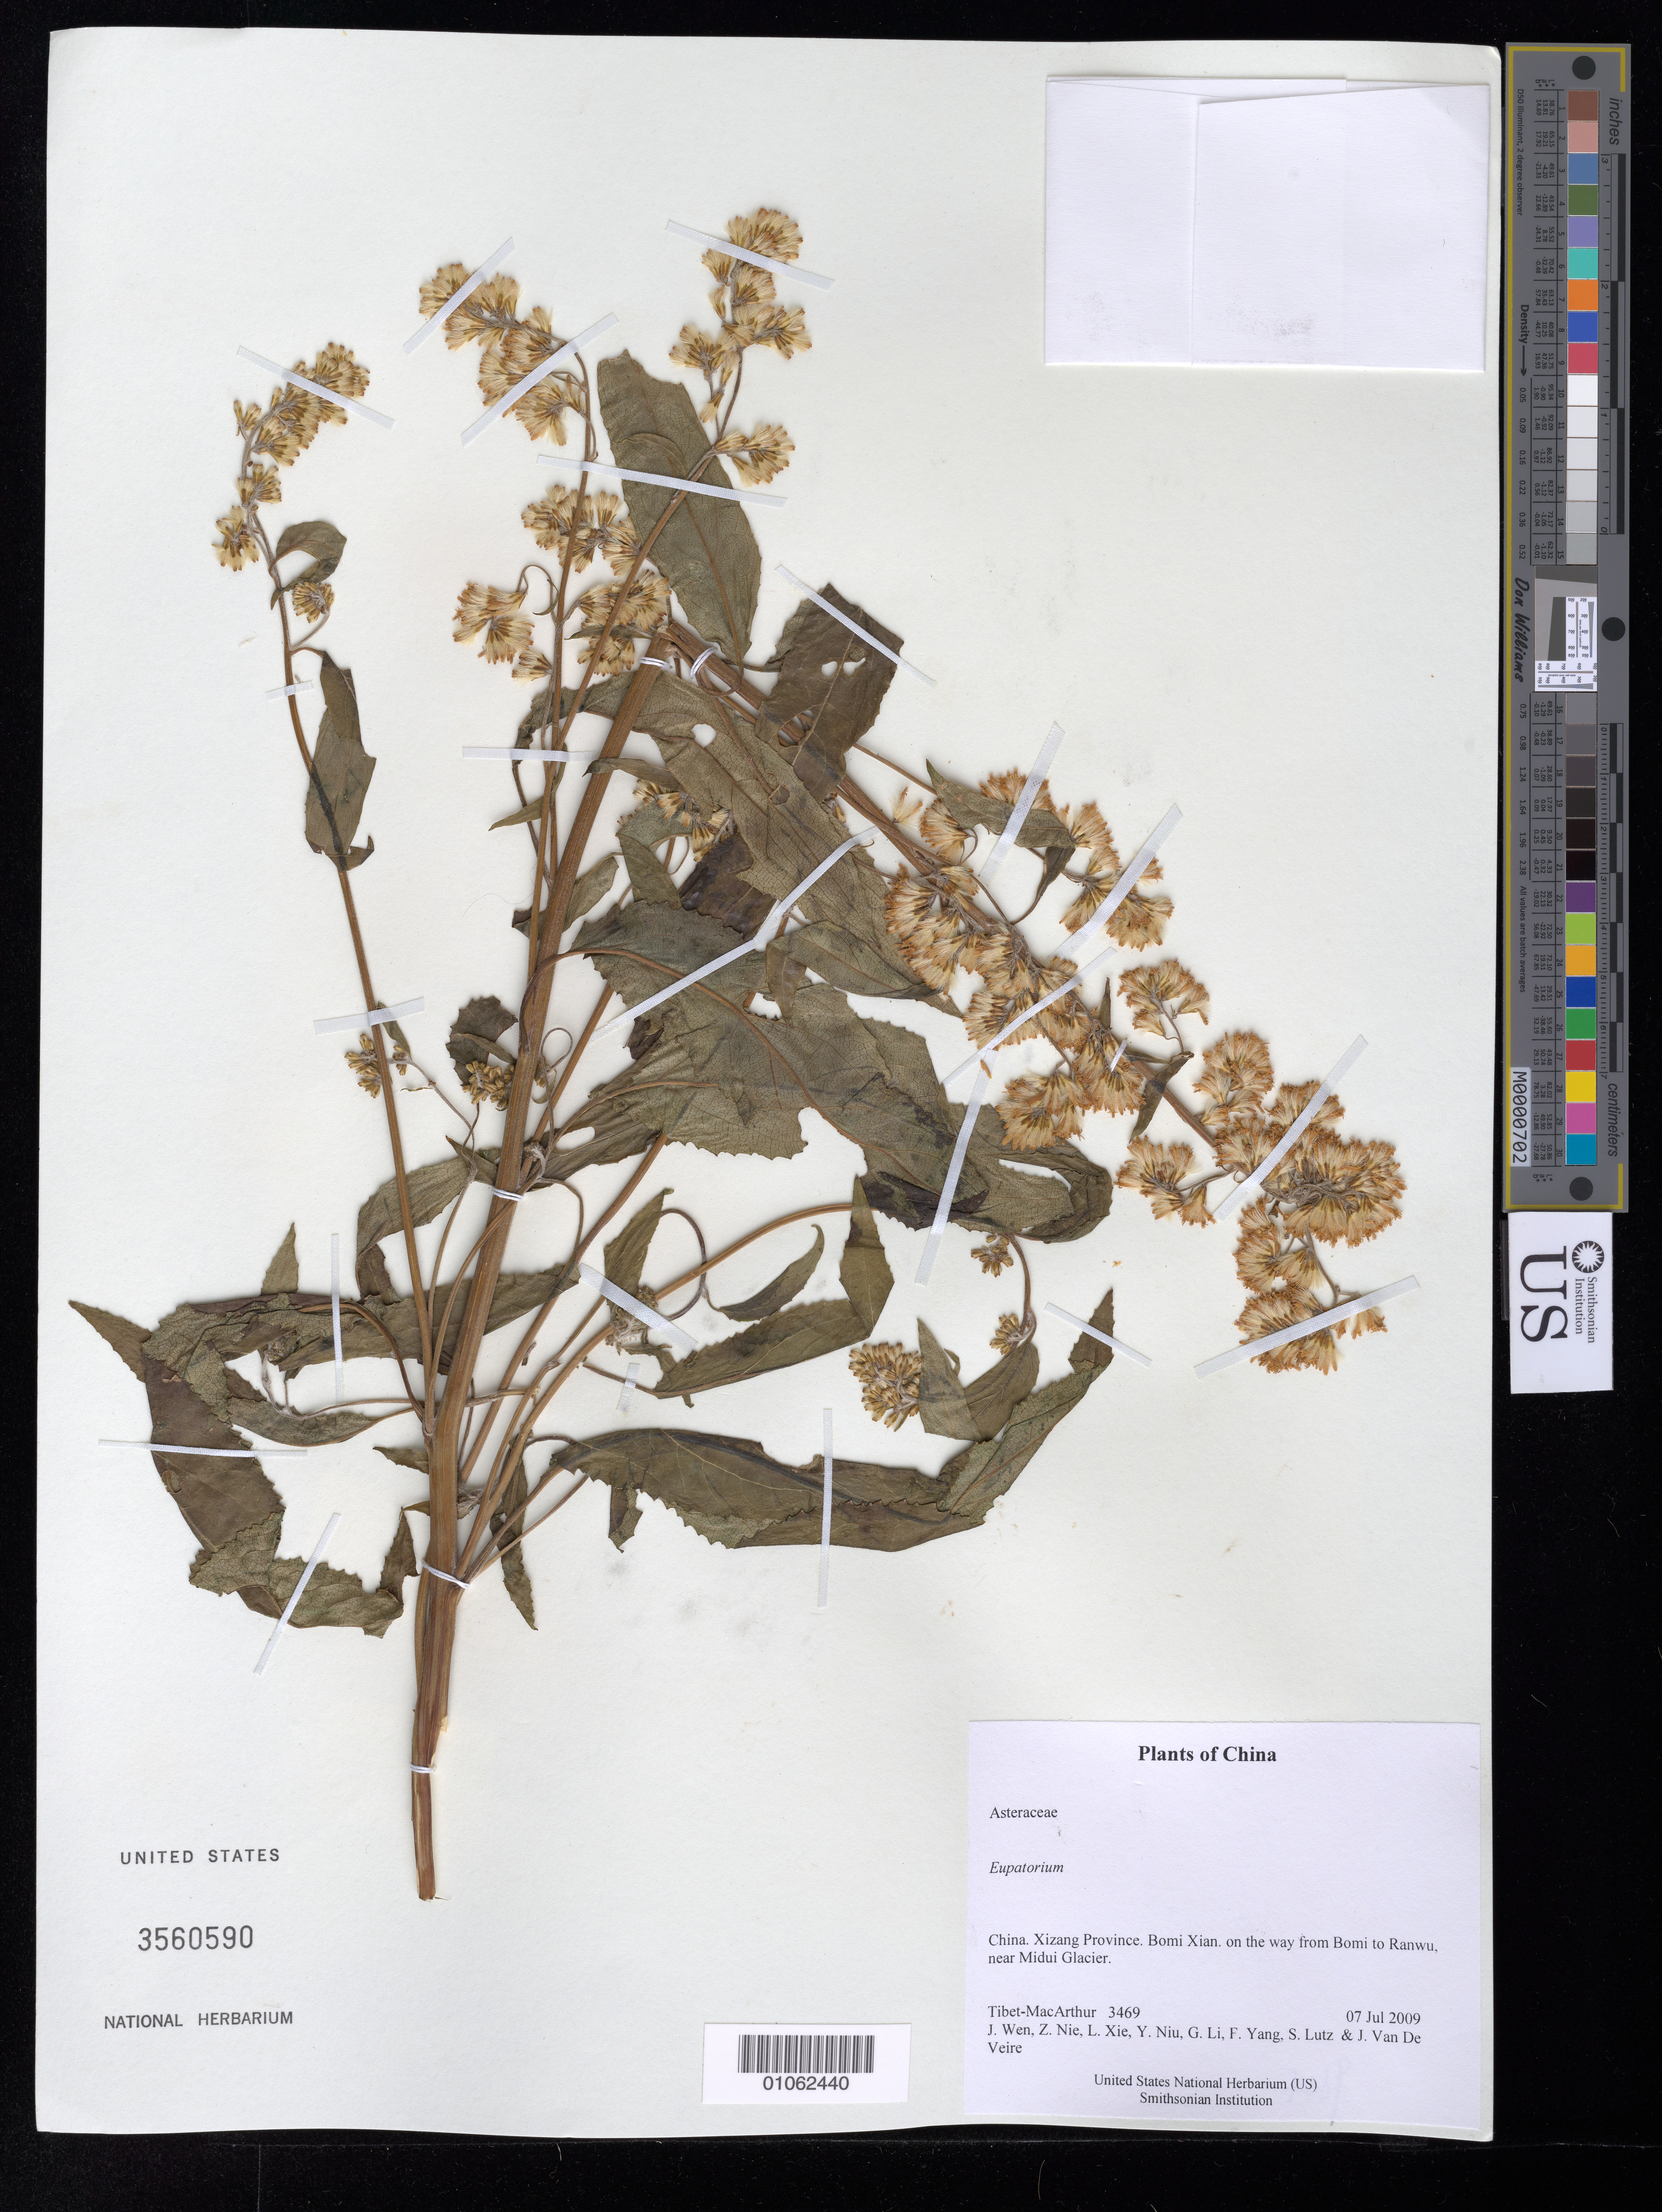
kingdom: Plantae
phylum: Tracheophyta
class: Magnoliopsida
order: Asterales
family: Asteraceae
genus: Eupatorium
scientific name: Eupatorium sp.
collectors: Tibet-MacArthur, J. Wen, Z. Nie, L. Xie, Y. Niu, G. Li, F. Yang, S. Lutz & J. Van De Veire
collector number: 3469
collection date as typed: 07 Jul 2009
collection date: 2009-07-07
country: China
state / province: Xizang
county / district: Bomi Xian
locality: on the way from Bomi to Ranwu, near Midui Glacier.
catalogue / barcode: US 3560590